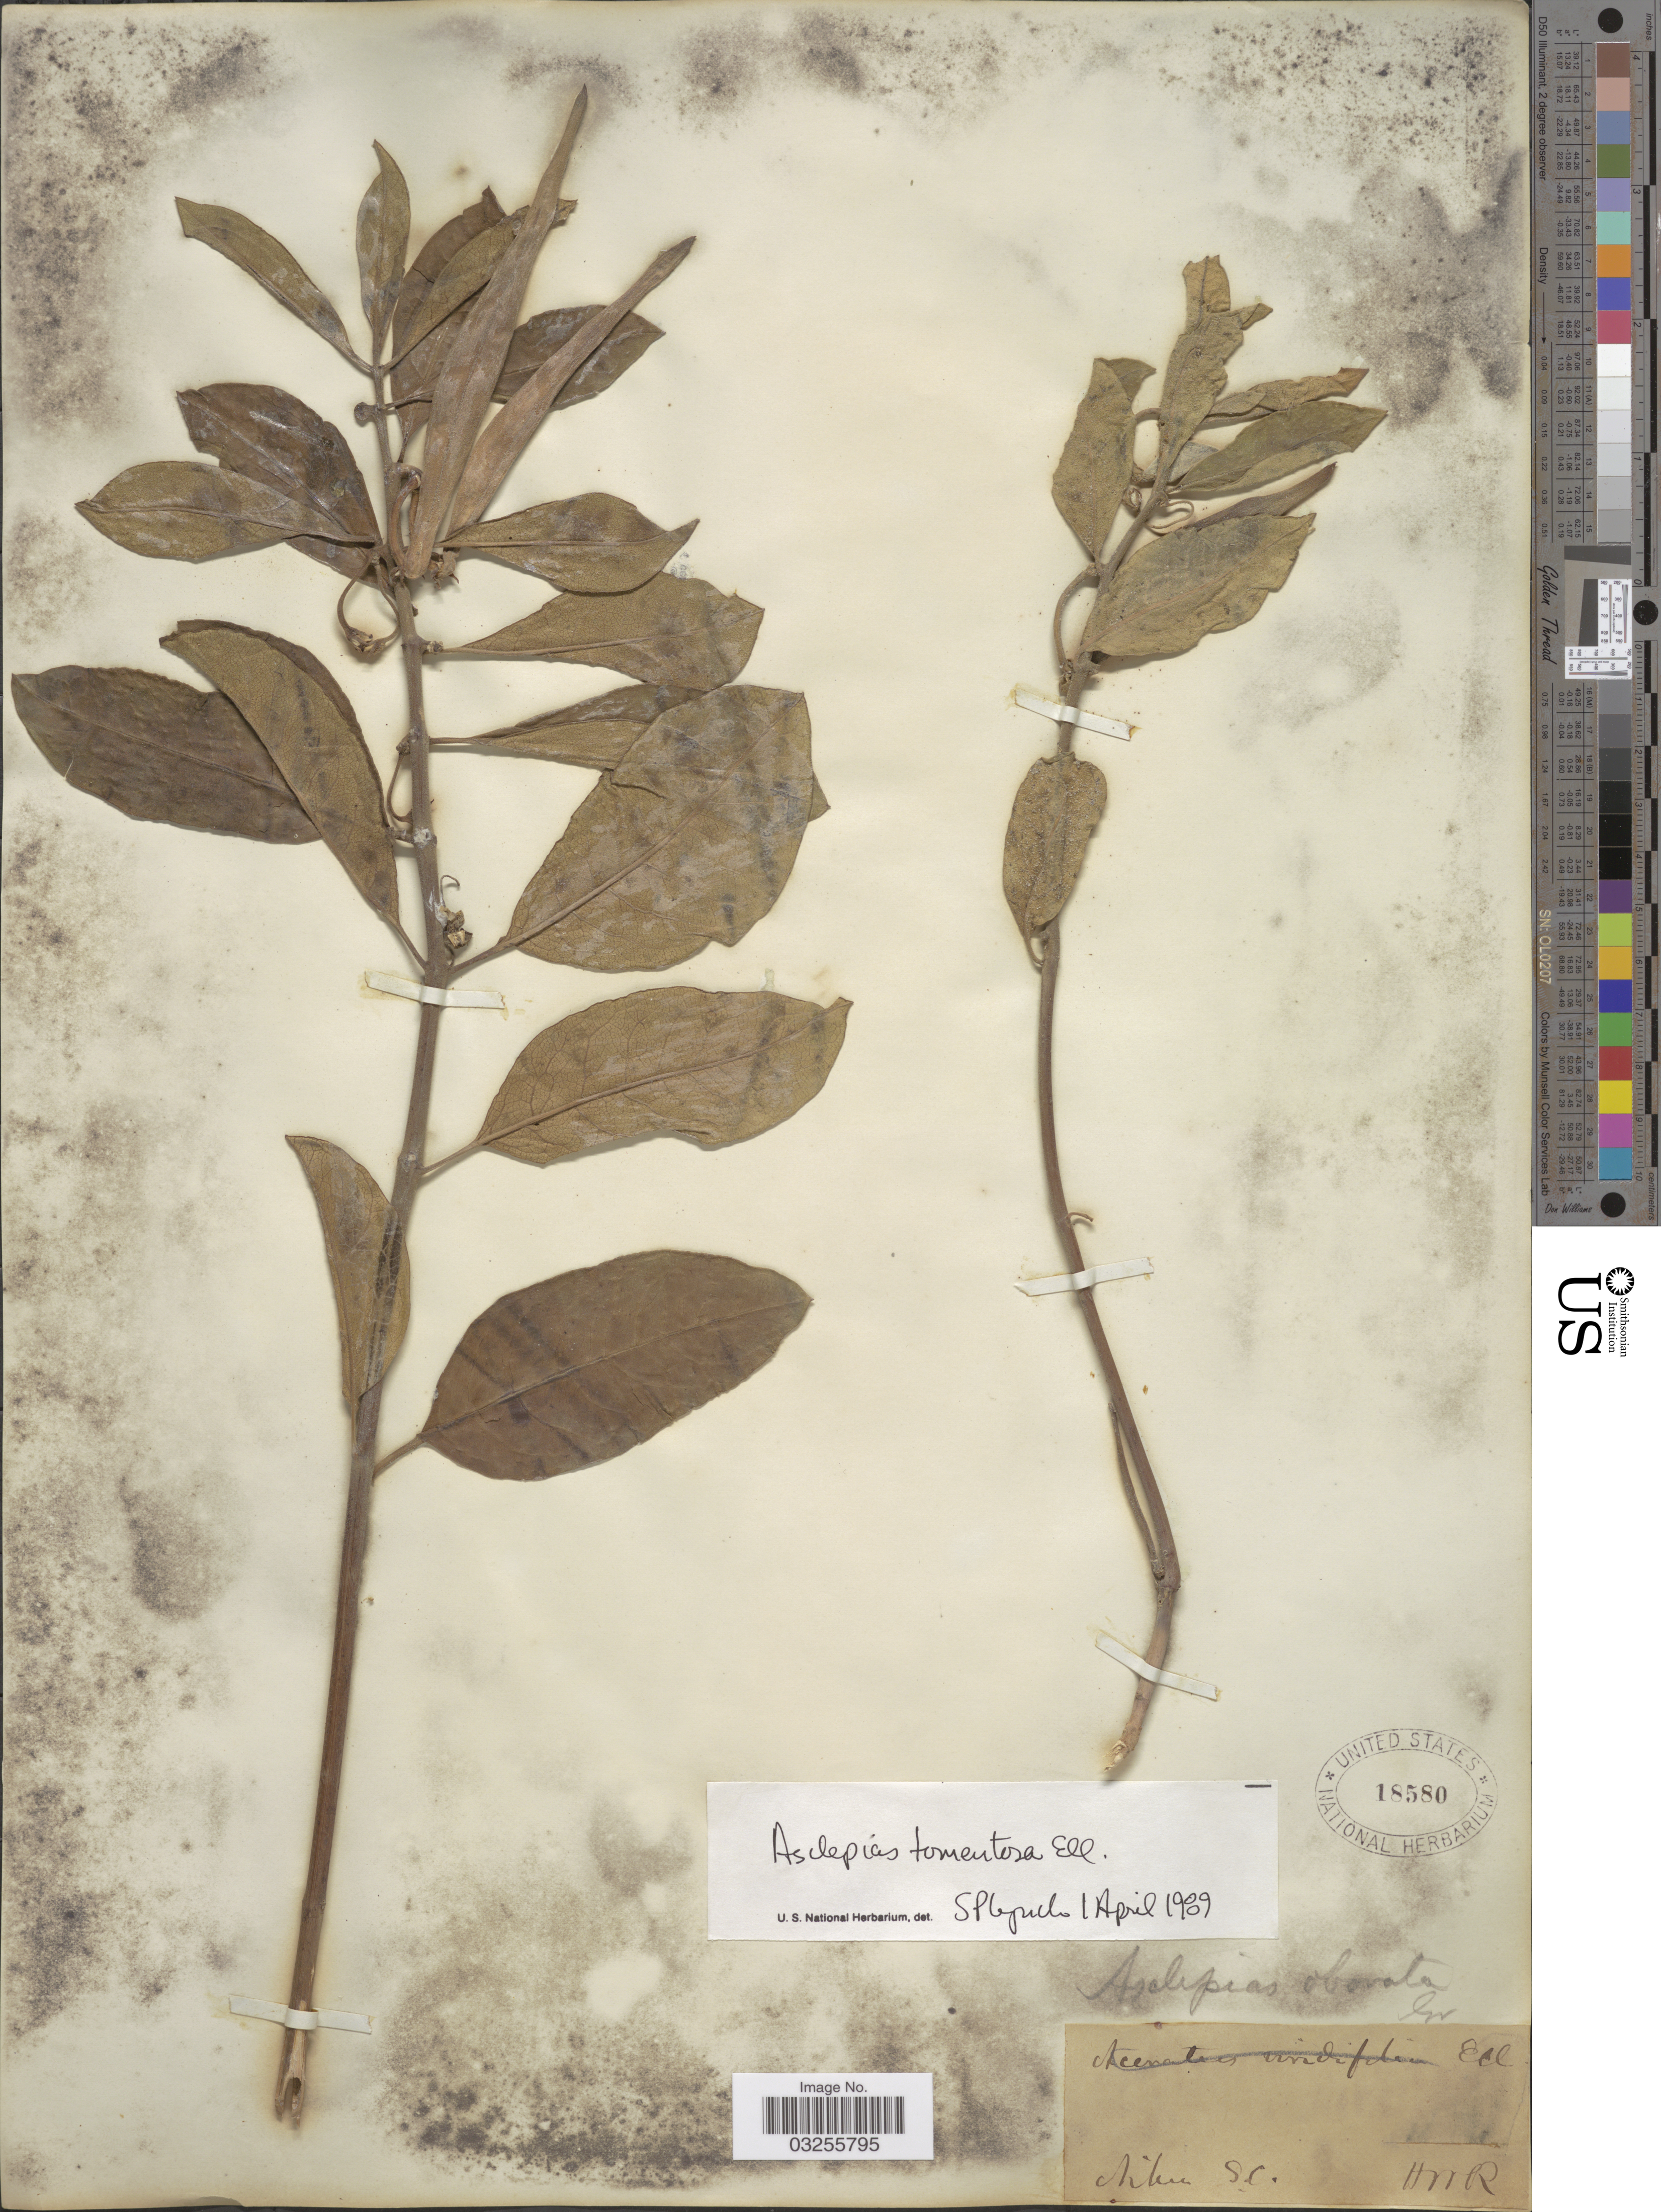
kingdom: Plantae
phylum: Tracheophyta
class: Magnoliopsida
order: Gentianales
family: Apocynaceae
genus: Asclepias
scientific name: Asclepias tomentosa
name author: Elliott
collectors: H. W. R.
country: United States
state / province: South Carolina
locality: Aiken.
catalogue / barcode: US 18580